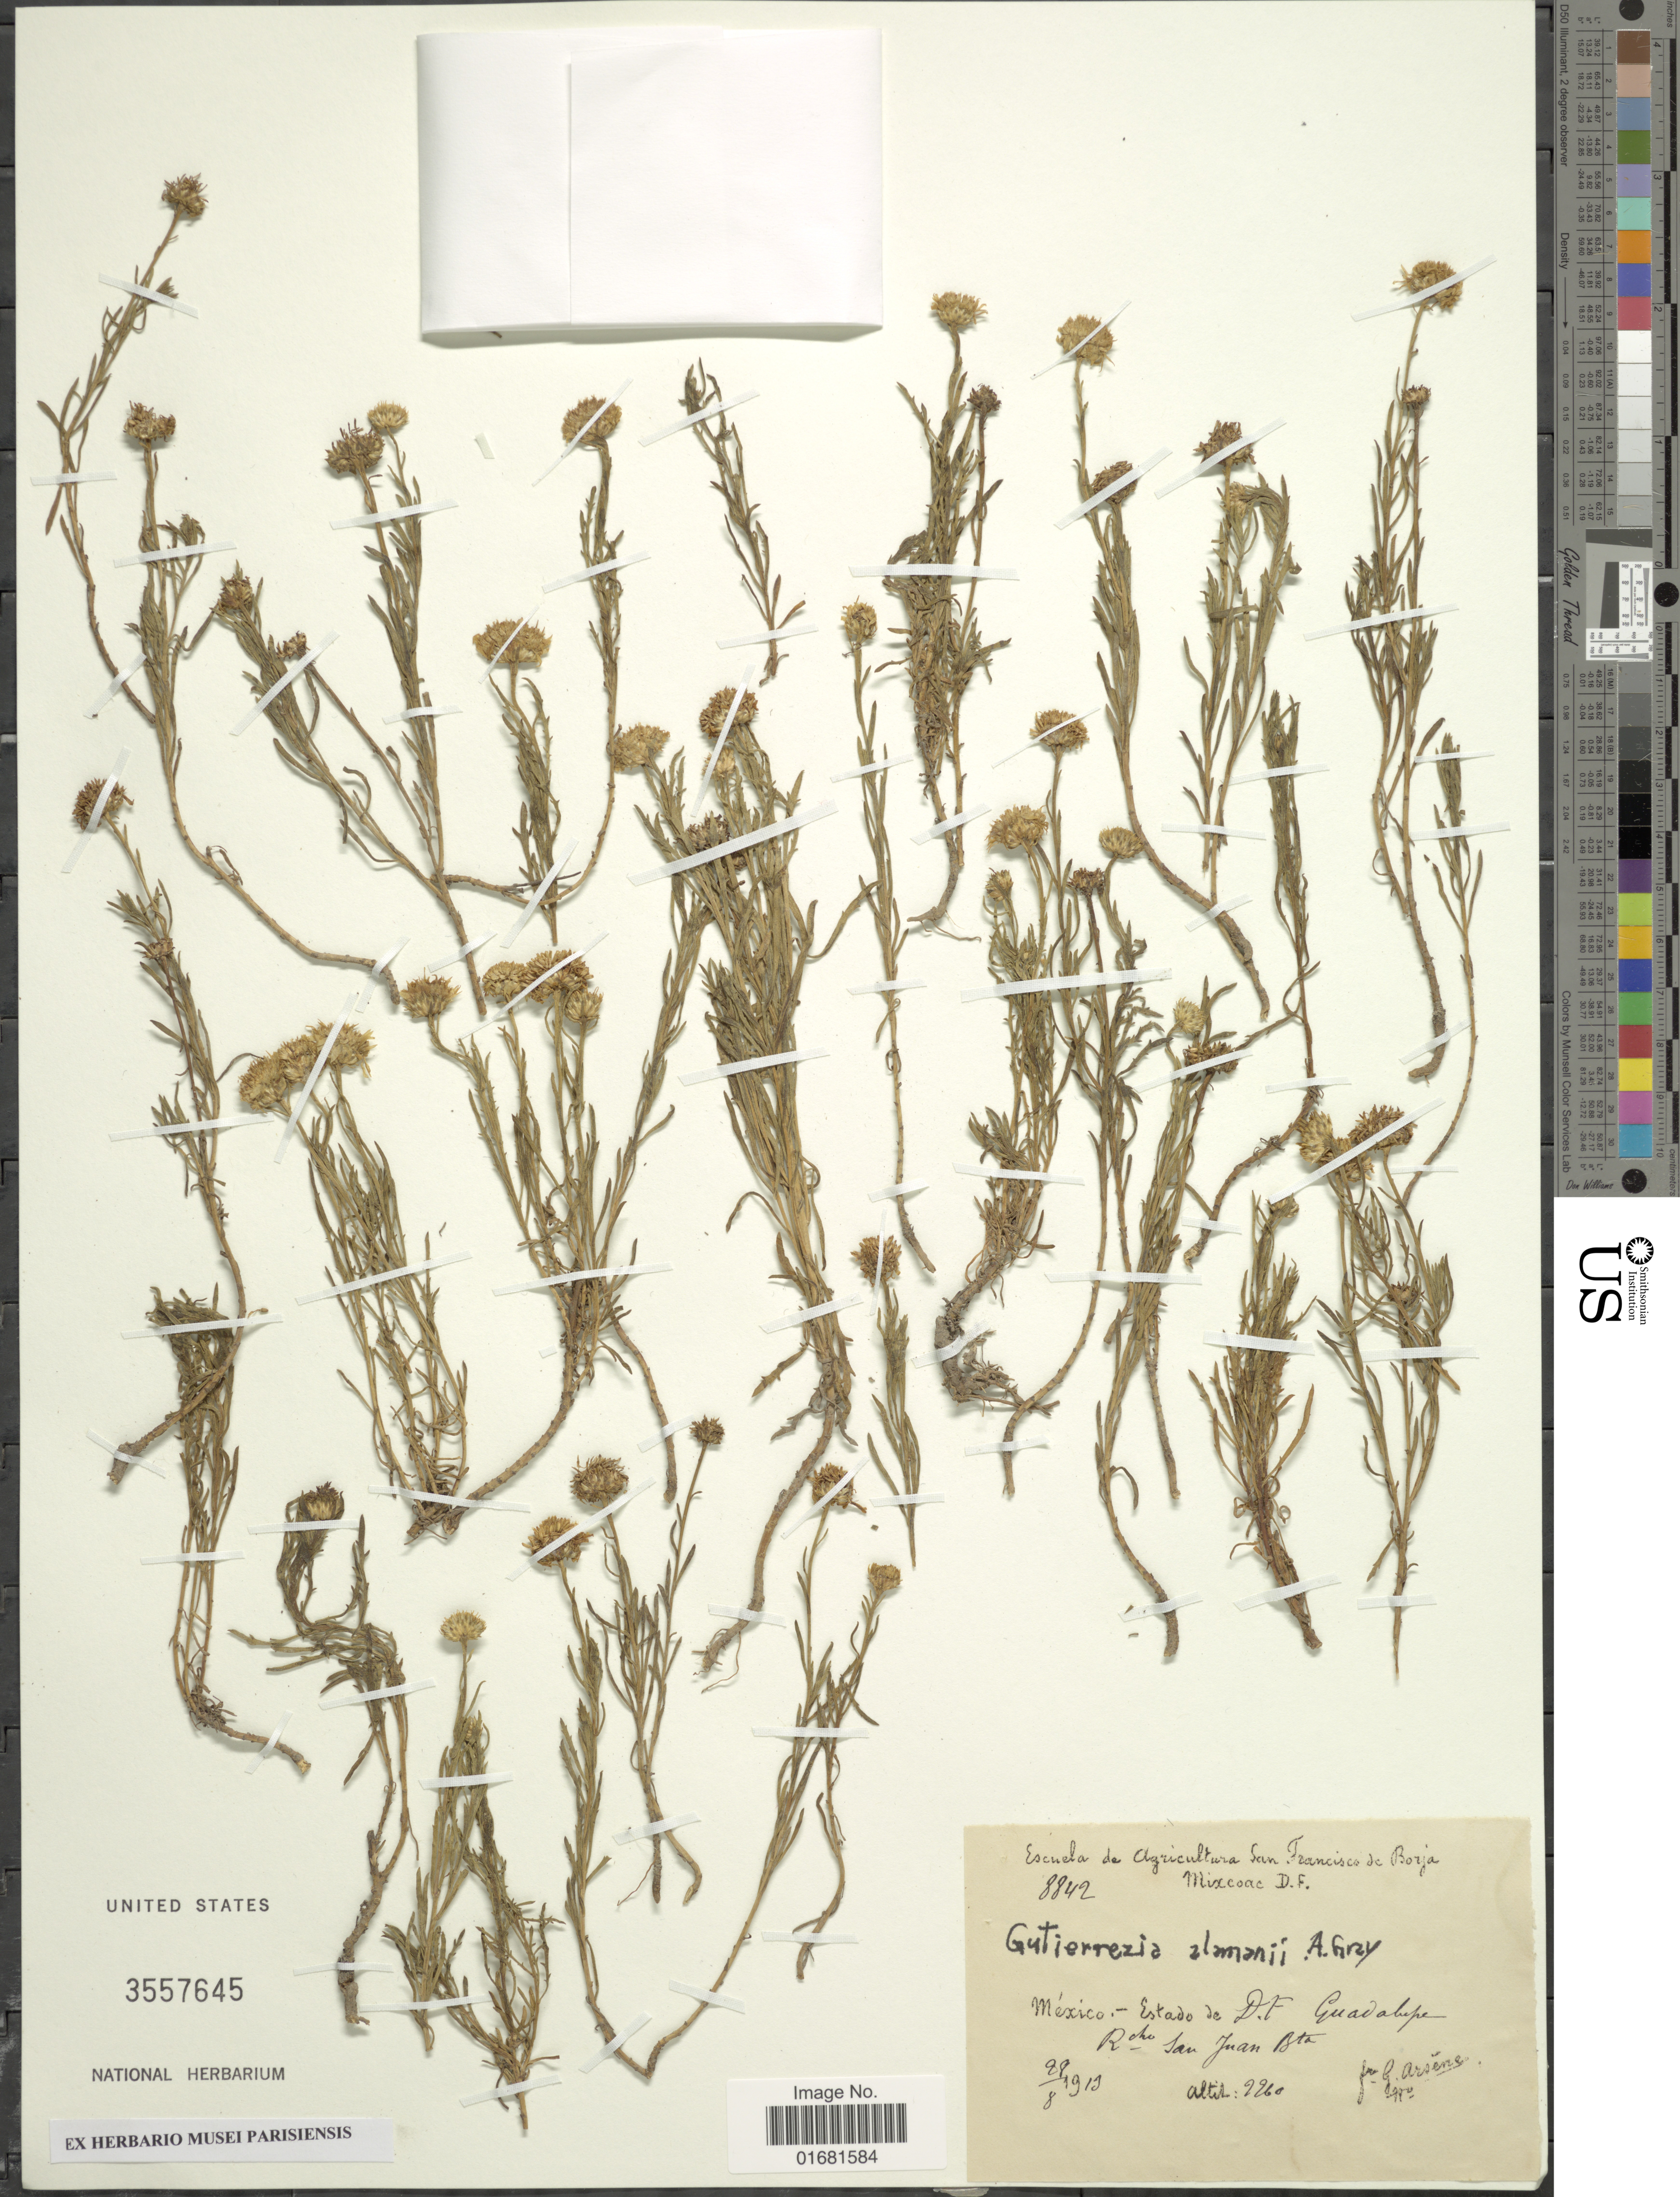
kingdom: Plantae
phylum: Tracheophyta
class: Magnoliopsida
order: Asterales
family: Asteraceae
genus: Gutierrezia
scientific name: Gutierrezia alamanii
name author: A. Gray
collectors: Bro. G. Arsène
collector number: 8842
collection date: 1919-08-28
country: Mexico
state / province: Baja California Norte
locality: Mexico,- Estado de D. F. Guadalupe. Rche. San Juan Sta.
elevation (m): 2260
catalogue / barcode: US 3557645